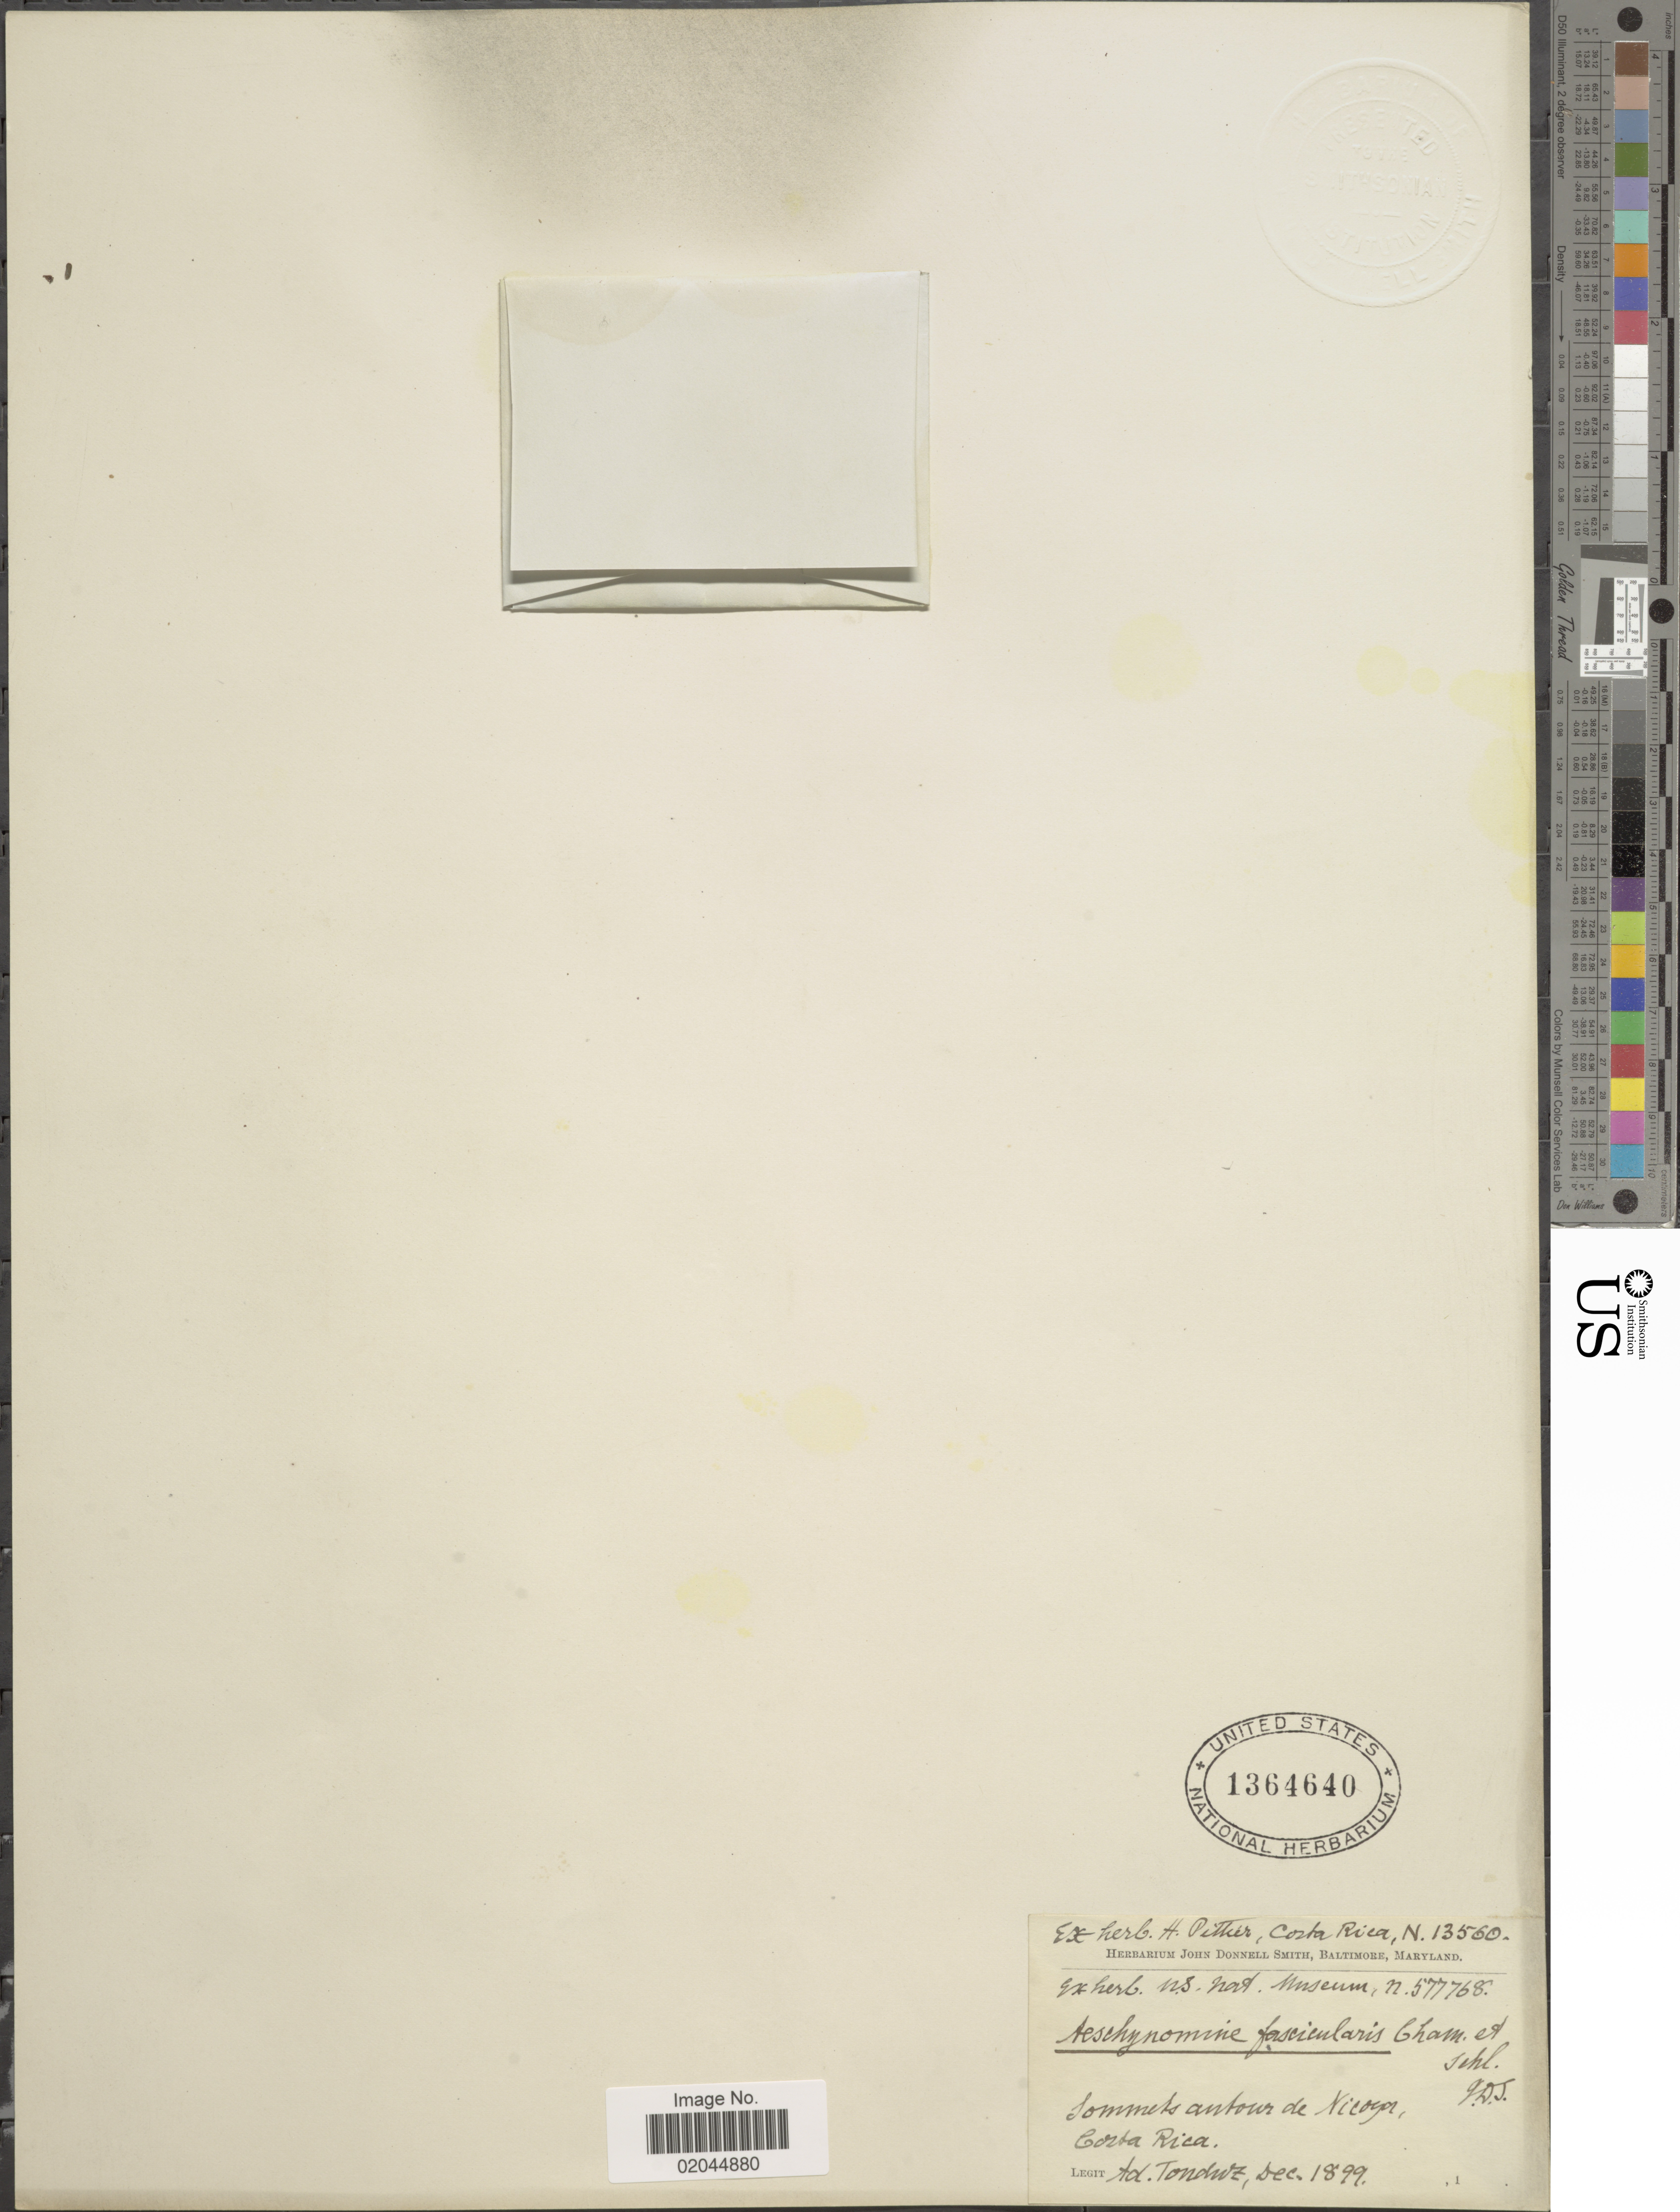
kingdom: Plantae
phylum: Tracheophyta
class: Magnoliopsida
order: Fabales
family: Fabaceae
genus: Aeschynomene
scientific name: Aeschynomene fascicularis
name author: Schltdl. & Cham.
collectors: A. Tonduz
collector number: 13560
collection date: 1899-12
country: Costa Rica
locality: Sommets antour de Nicoya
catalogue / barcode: US 1364640